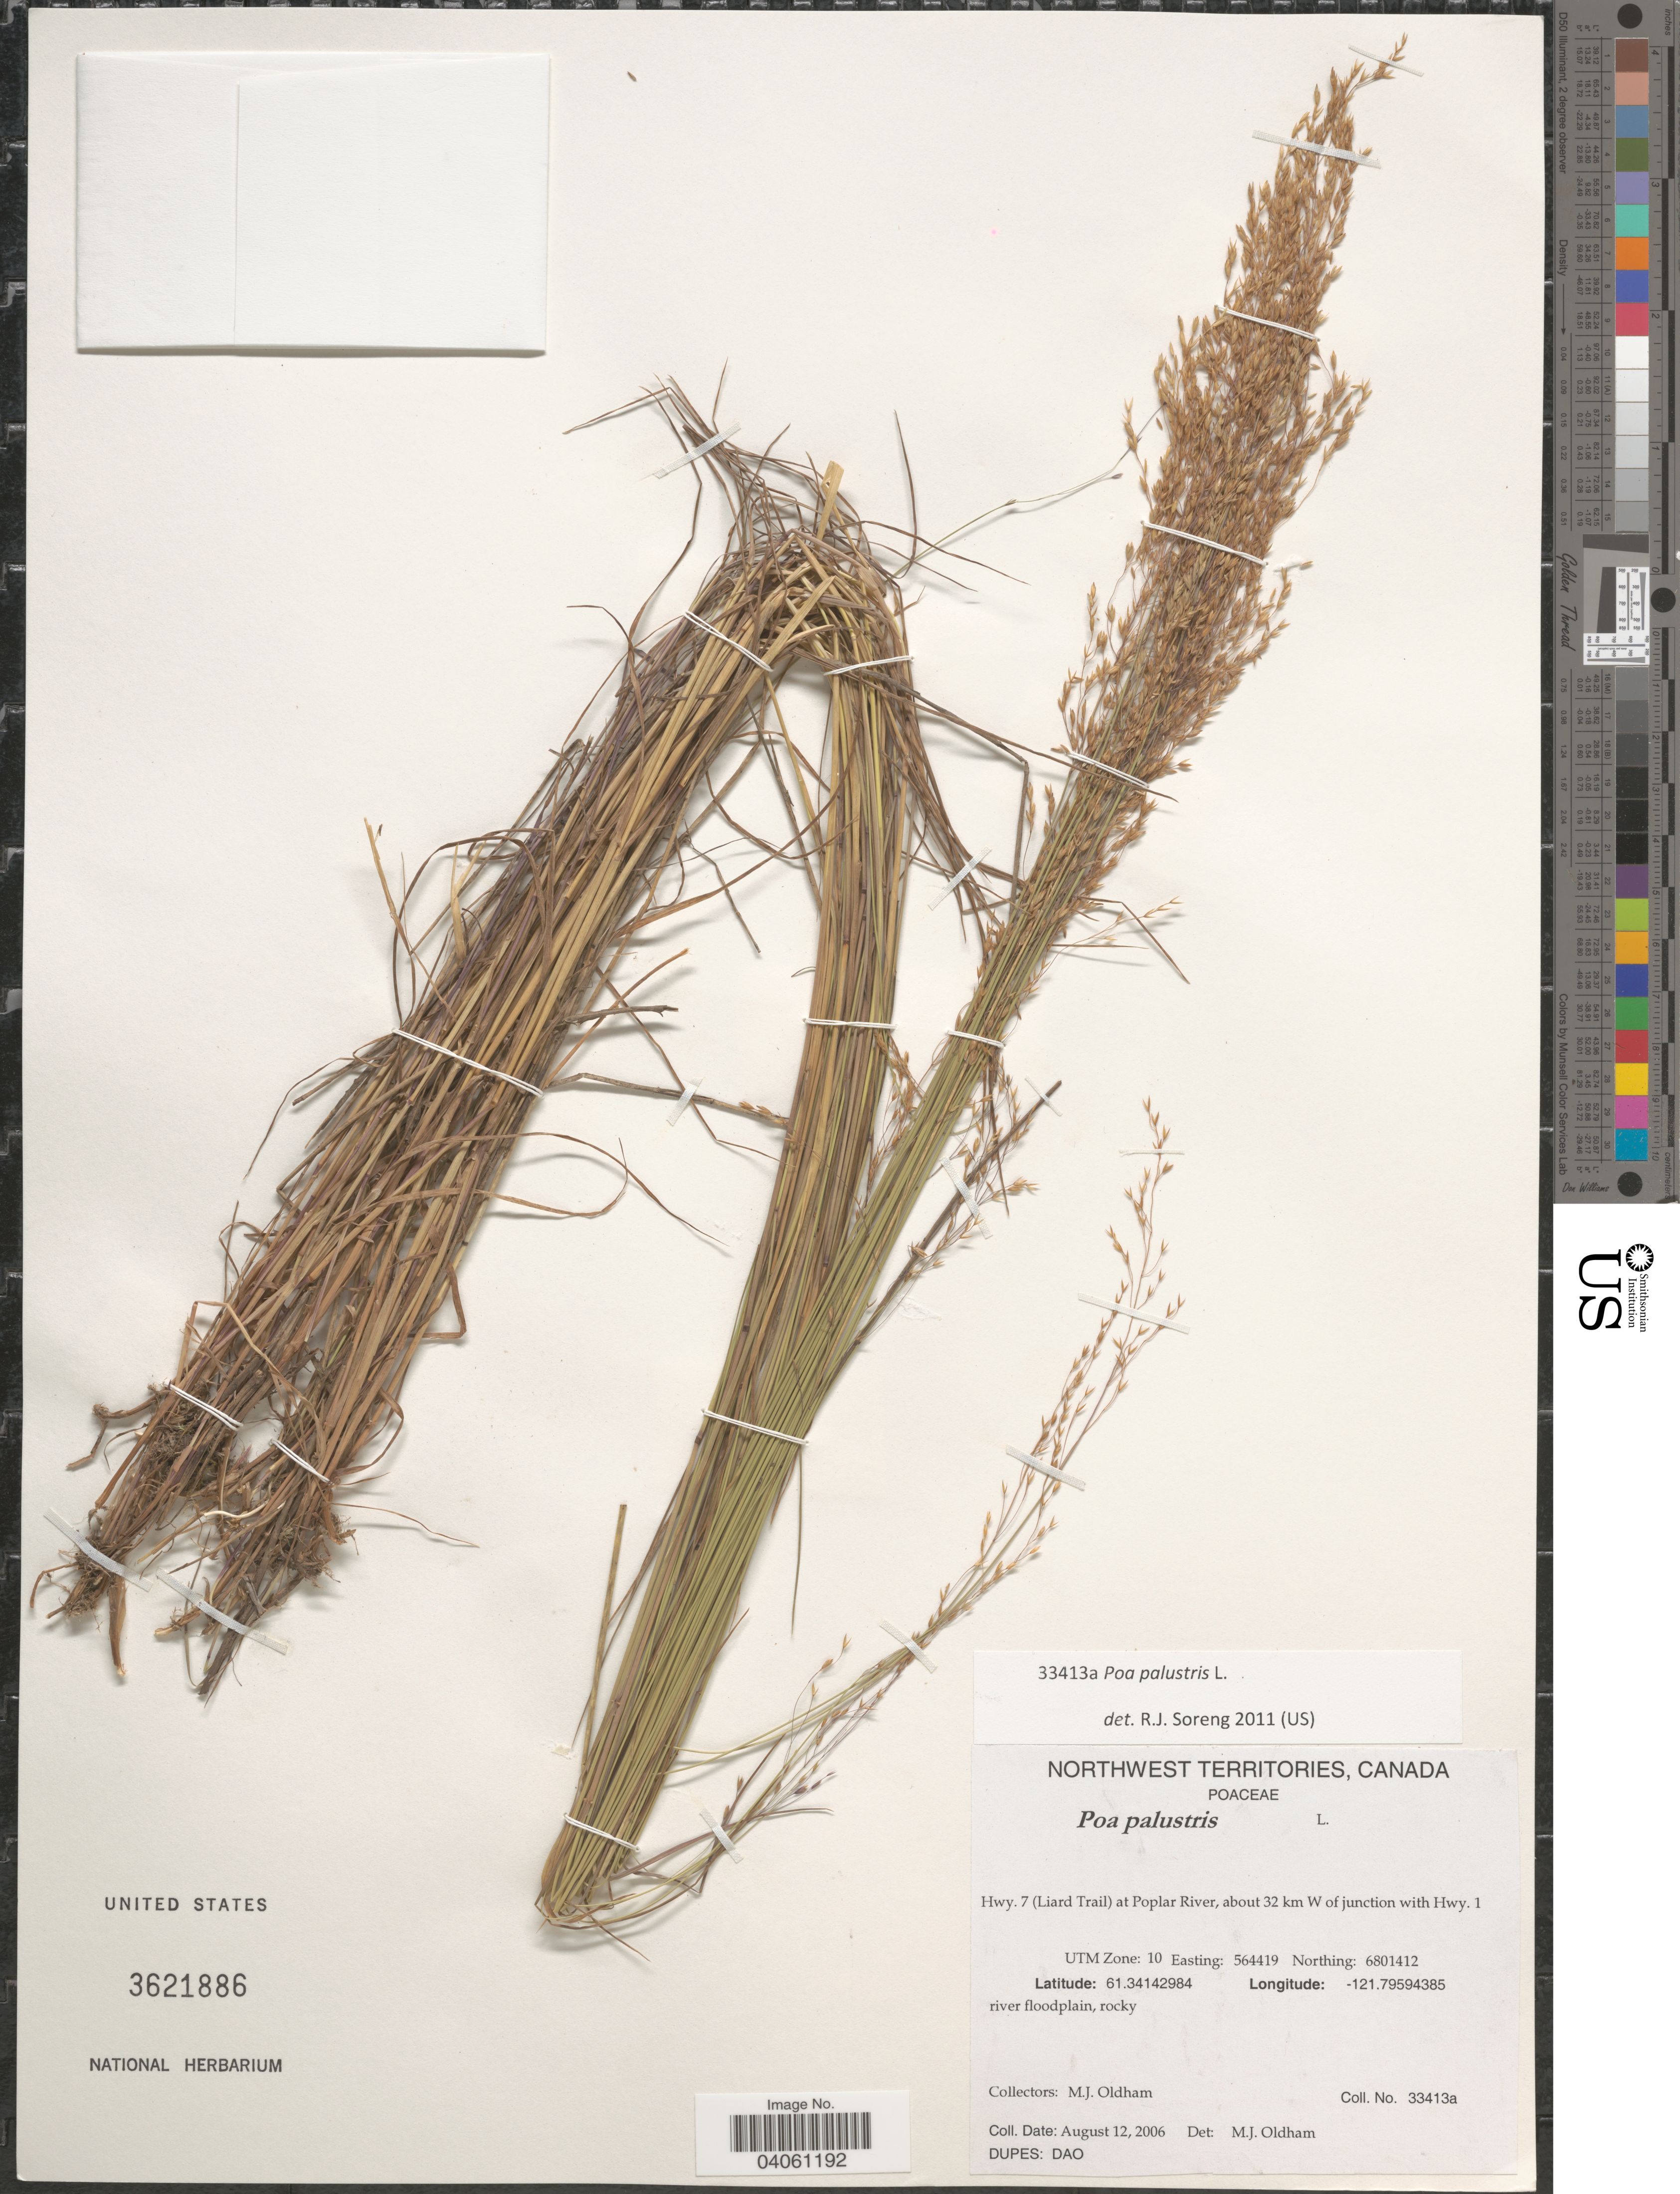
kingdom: Plantae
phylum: Tracheophyta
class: Liliopsida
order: Poales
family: Poaceae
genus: Poa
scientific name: Poa palustris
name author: L.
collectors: M. Oldham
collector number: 33413a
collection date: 2006-08-12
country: Canada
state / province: Northwest Territories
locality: Hwy. 7 (Liard Trail) at Poplar River, about 32 km W of junction with Hwy. 1. UTM Zone: 10 Easting: 564419 Northing: 6801412 river floodplain, rocky.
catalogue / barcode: US 3621886